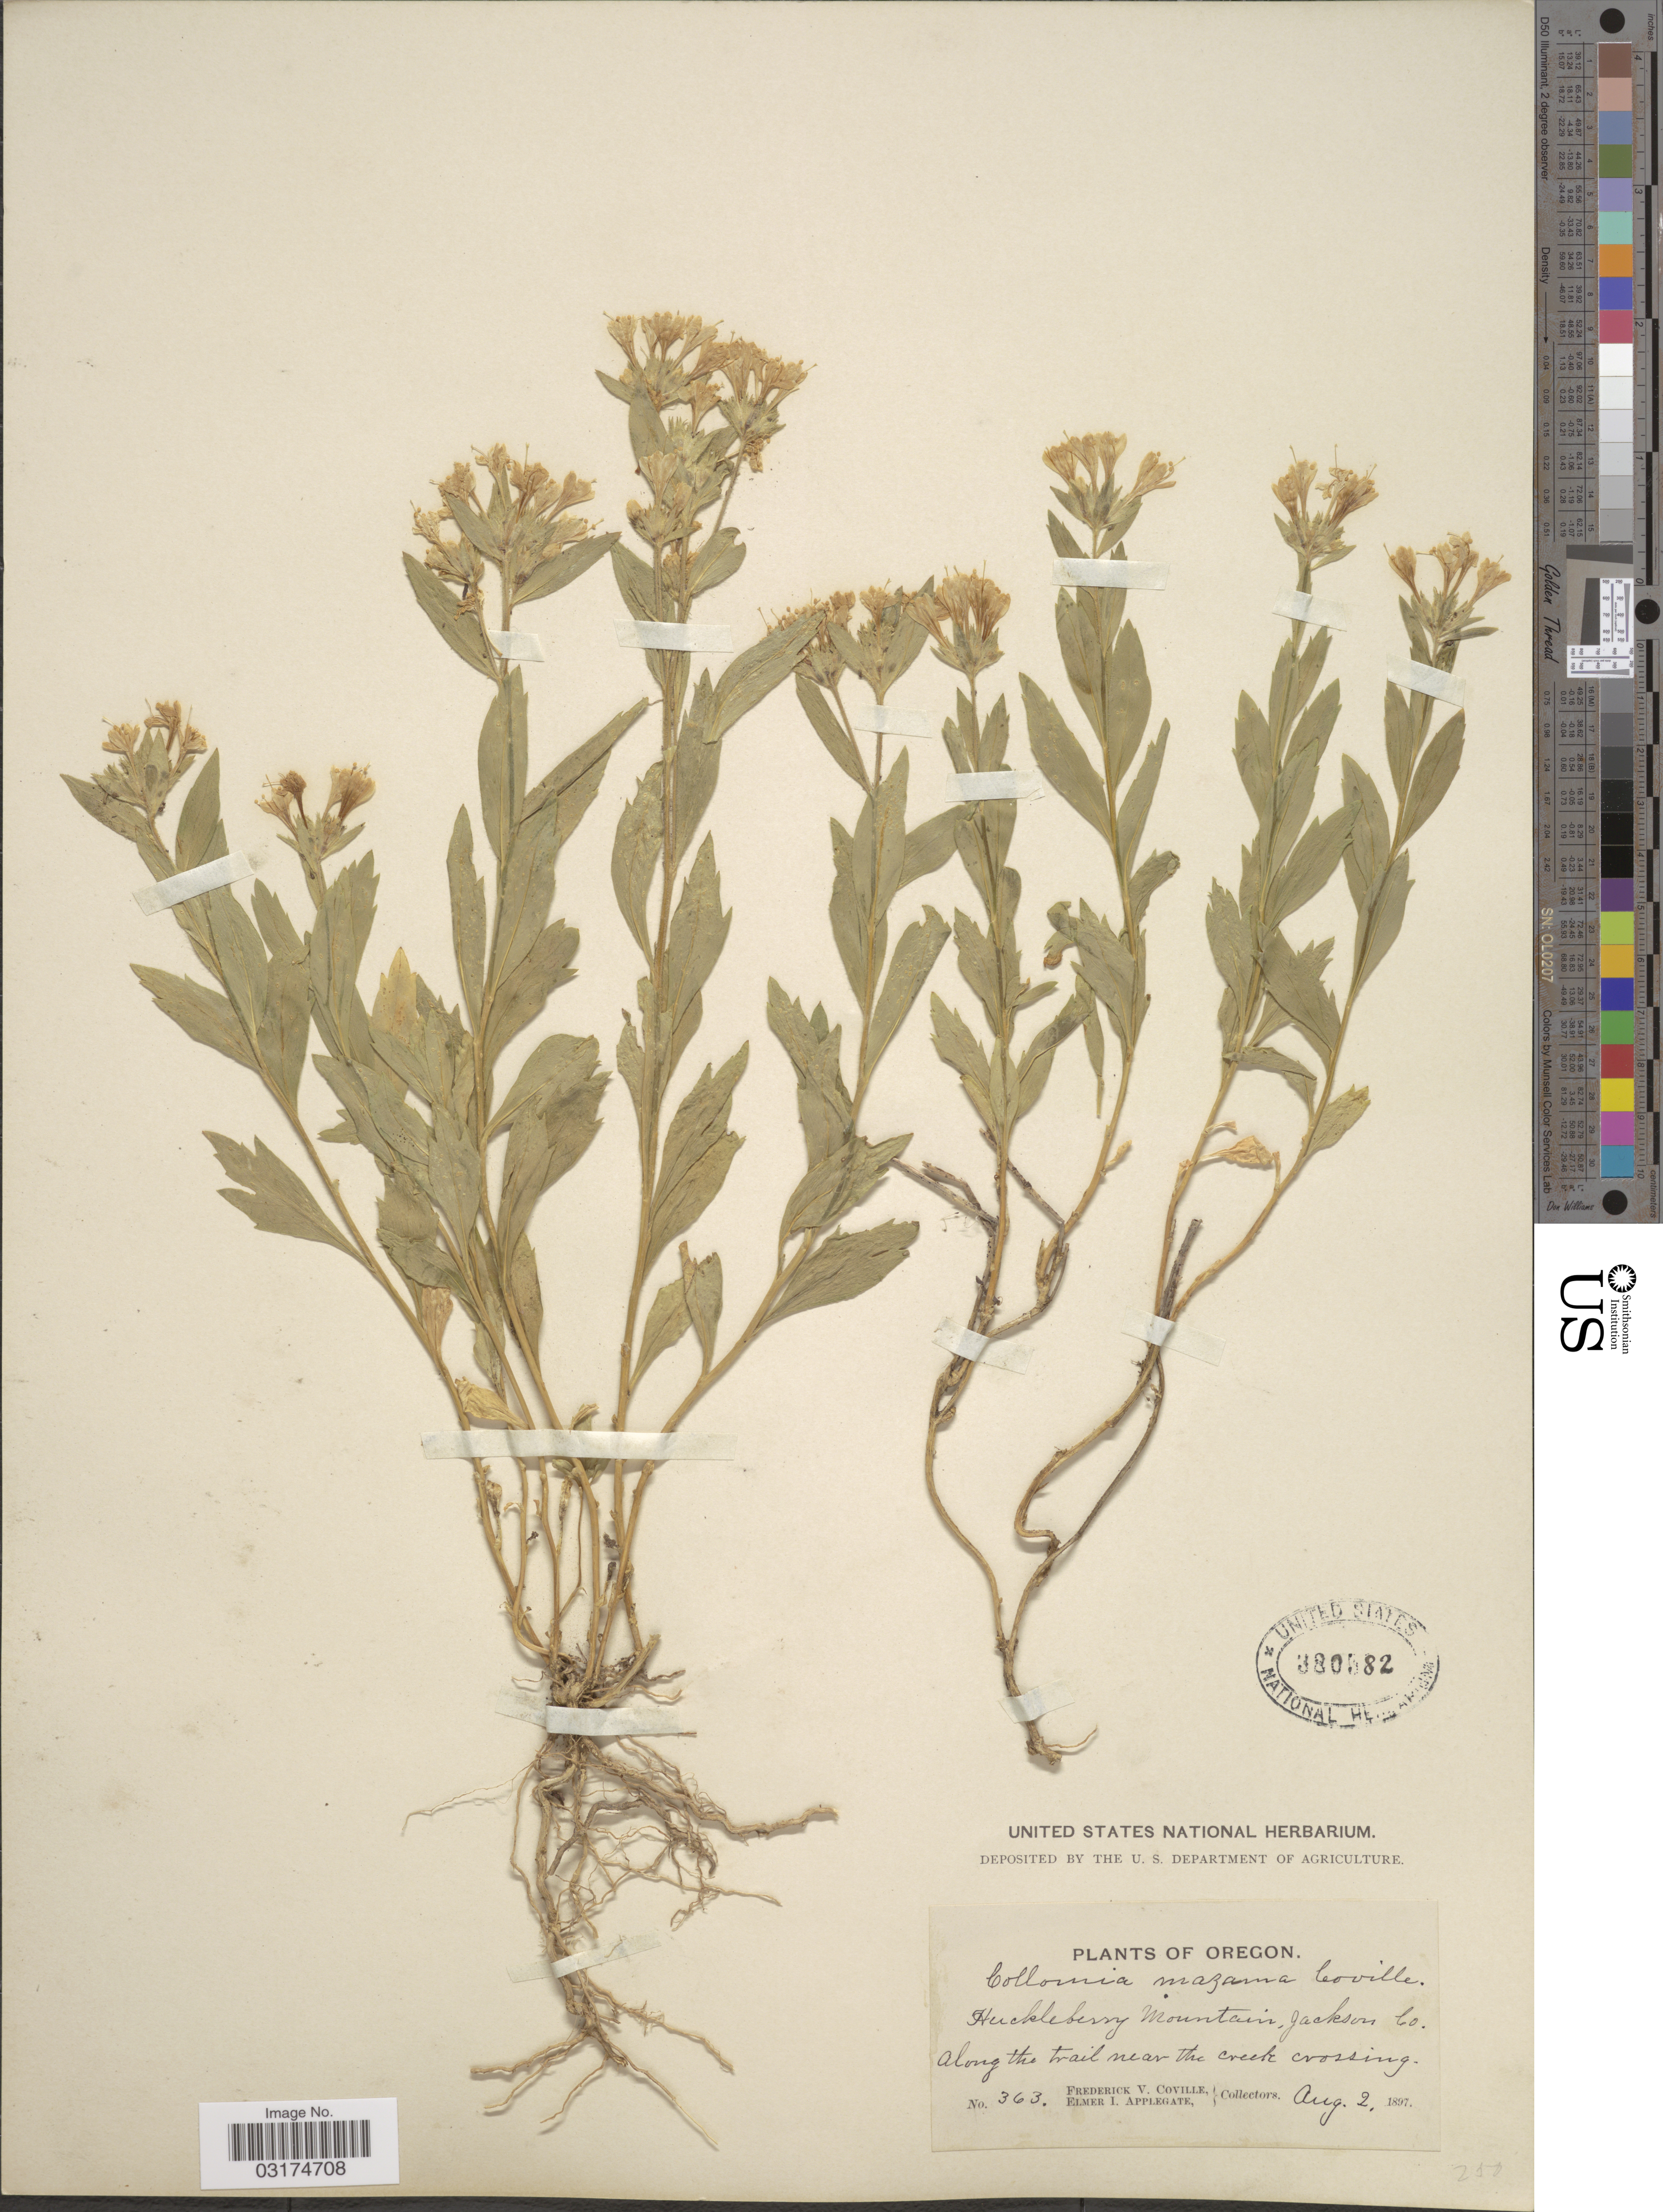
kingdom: Plantae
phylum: Tracheophyta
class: Magnoliopsida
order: Ericales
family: Polemoniaceae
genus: Collomia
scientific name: Collomia mazama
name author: Coville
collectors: F. V. Coville & E. I. Applegate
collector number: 363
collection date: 1897-08-02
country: United States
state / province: Oregon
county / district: Jackson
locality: Huckleberry Mountain, Jackson Co. Along the trail near the creek crossing.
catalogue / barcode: US 380582